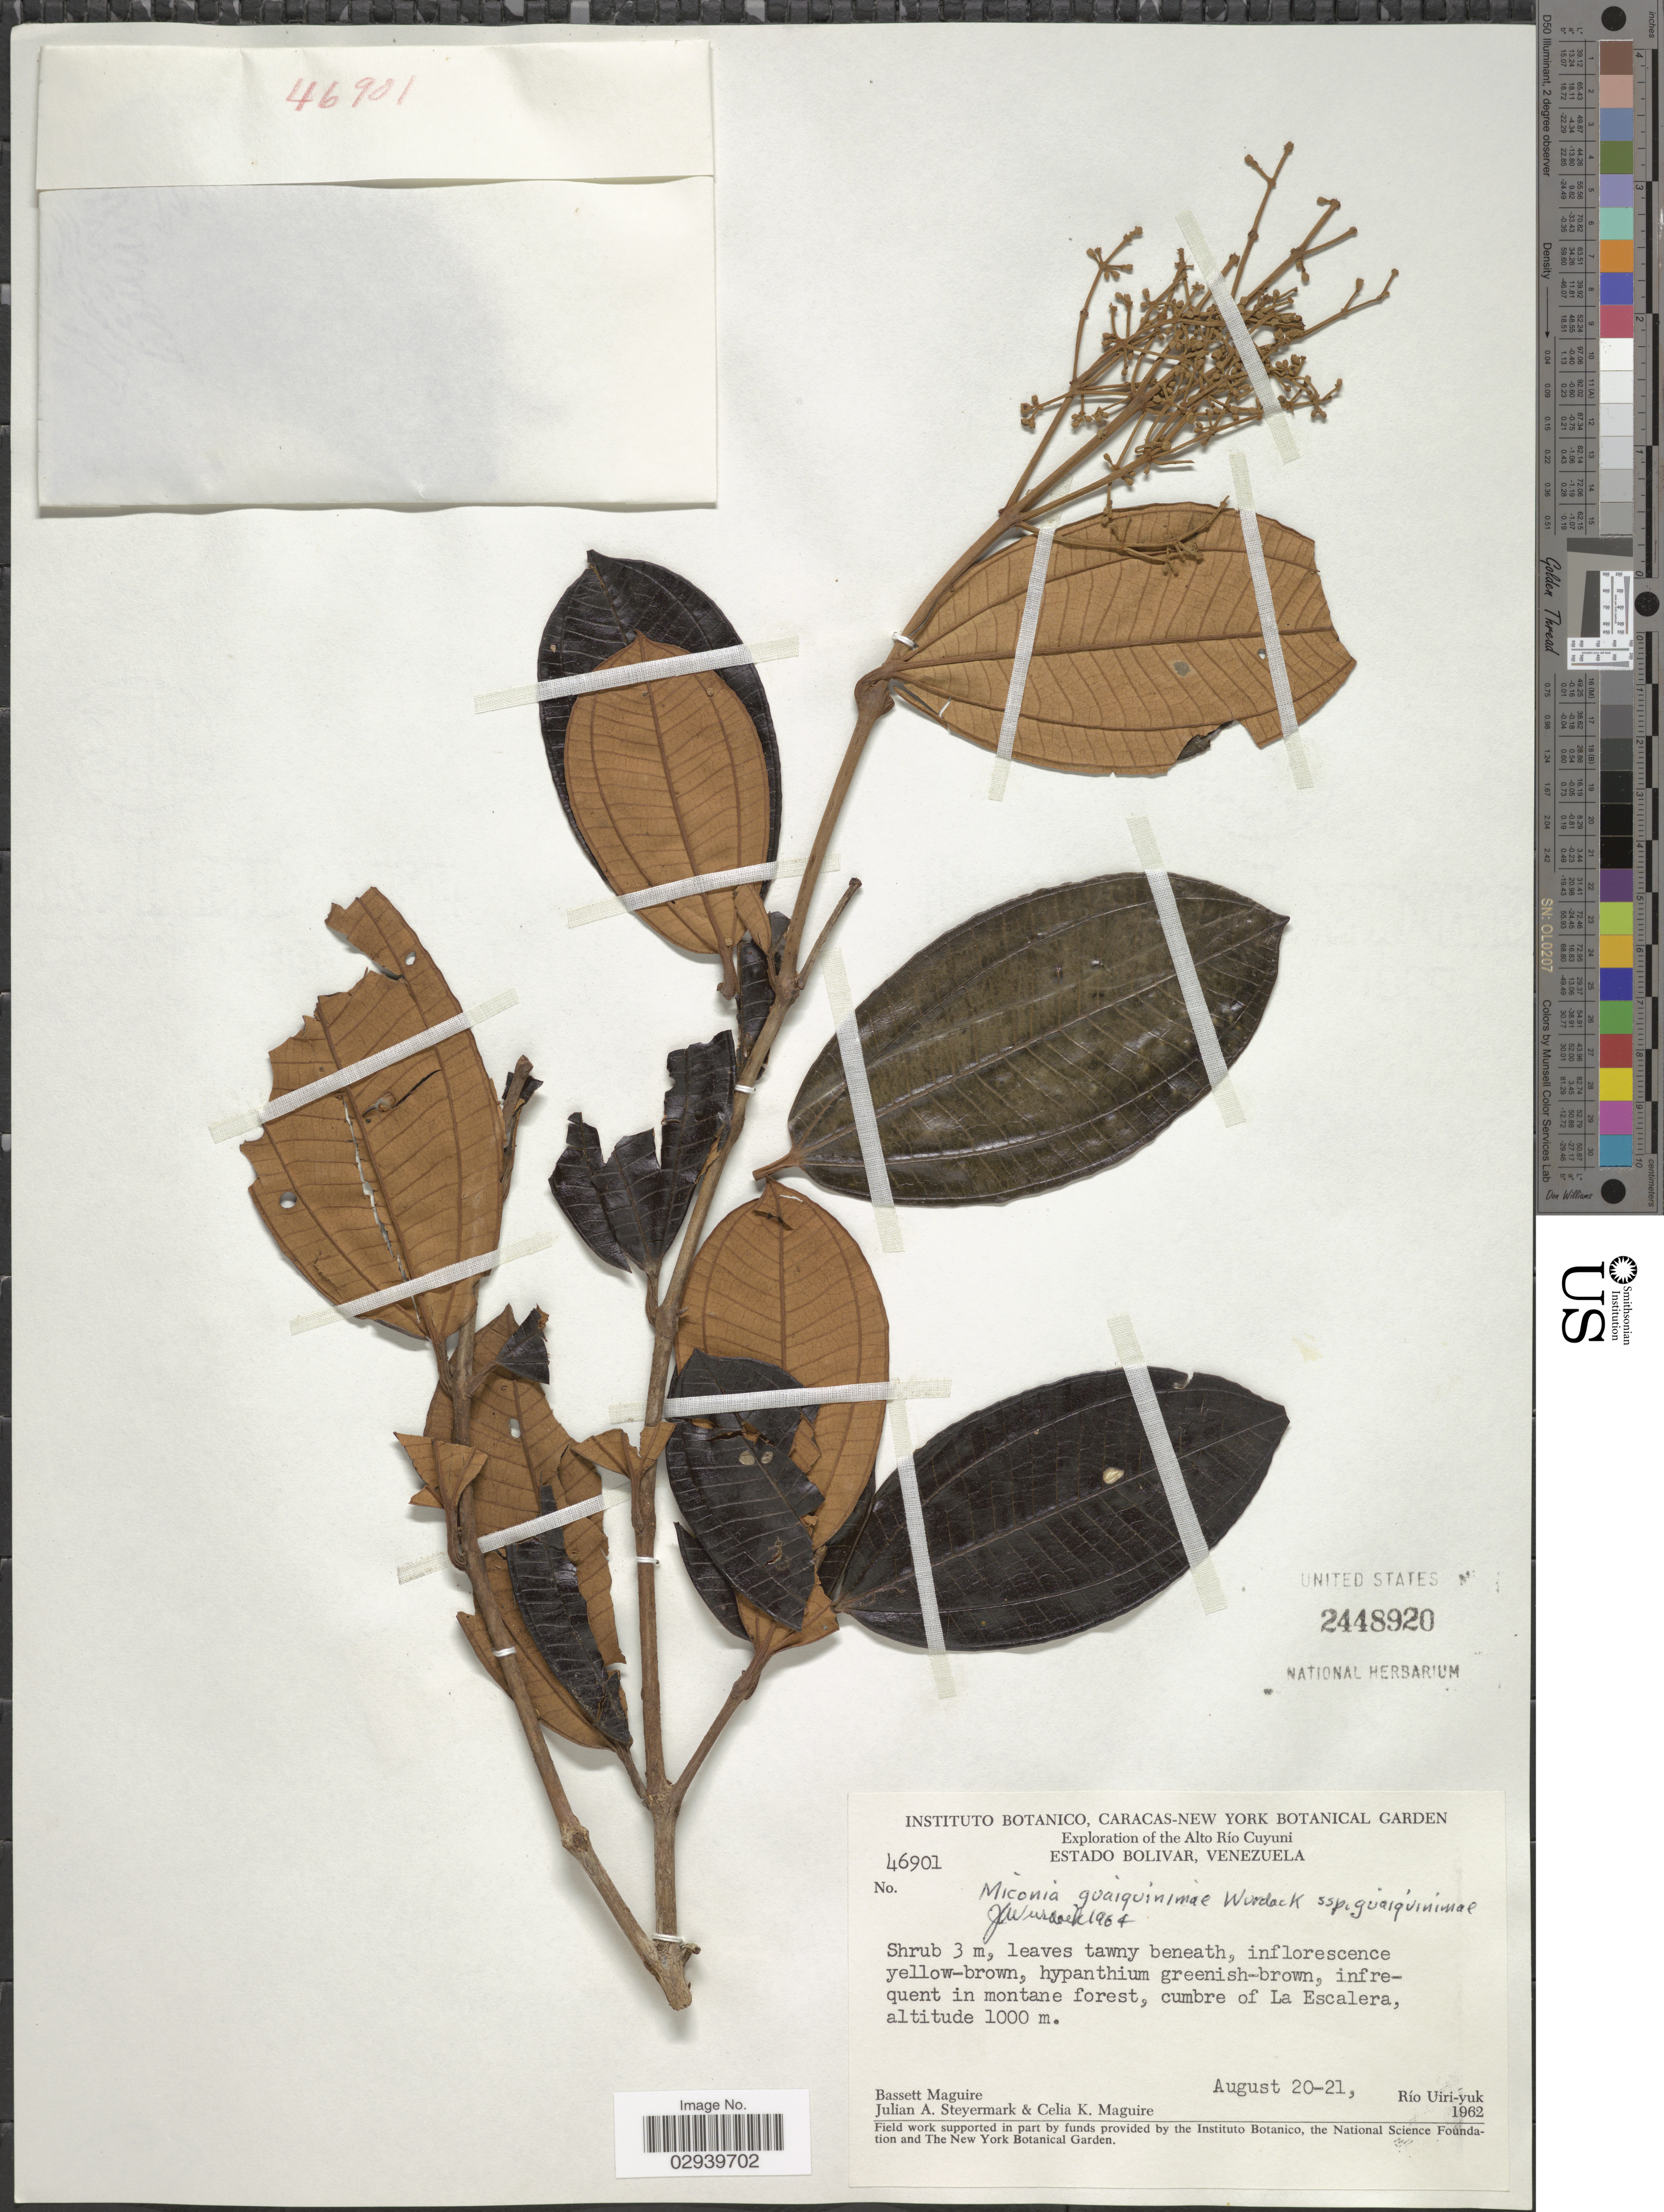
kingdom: Plantae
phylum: Tracheophyta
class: Magnoliopsida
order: Myrtales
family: Melastomataceae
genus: Miconia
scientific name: Miconia guaiquinimae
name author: Wurdack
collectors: B. Maguire, J. Steyermark & C. K. Maguire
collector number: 46901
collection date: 1962-08-20/1962-08-21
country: Venezuela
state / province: Bolivar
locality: The Alto Río Cuyuni, cumbre of La Escalera. Río Uiri-yuk.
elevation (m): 1000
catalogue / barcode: US 2448920